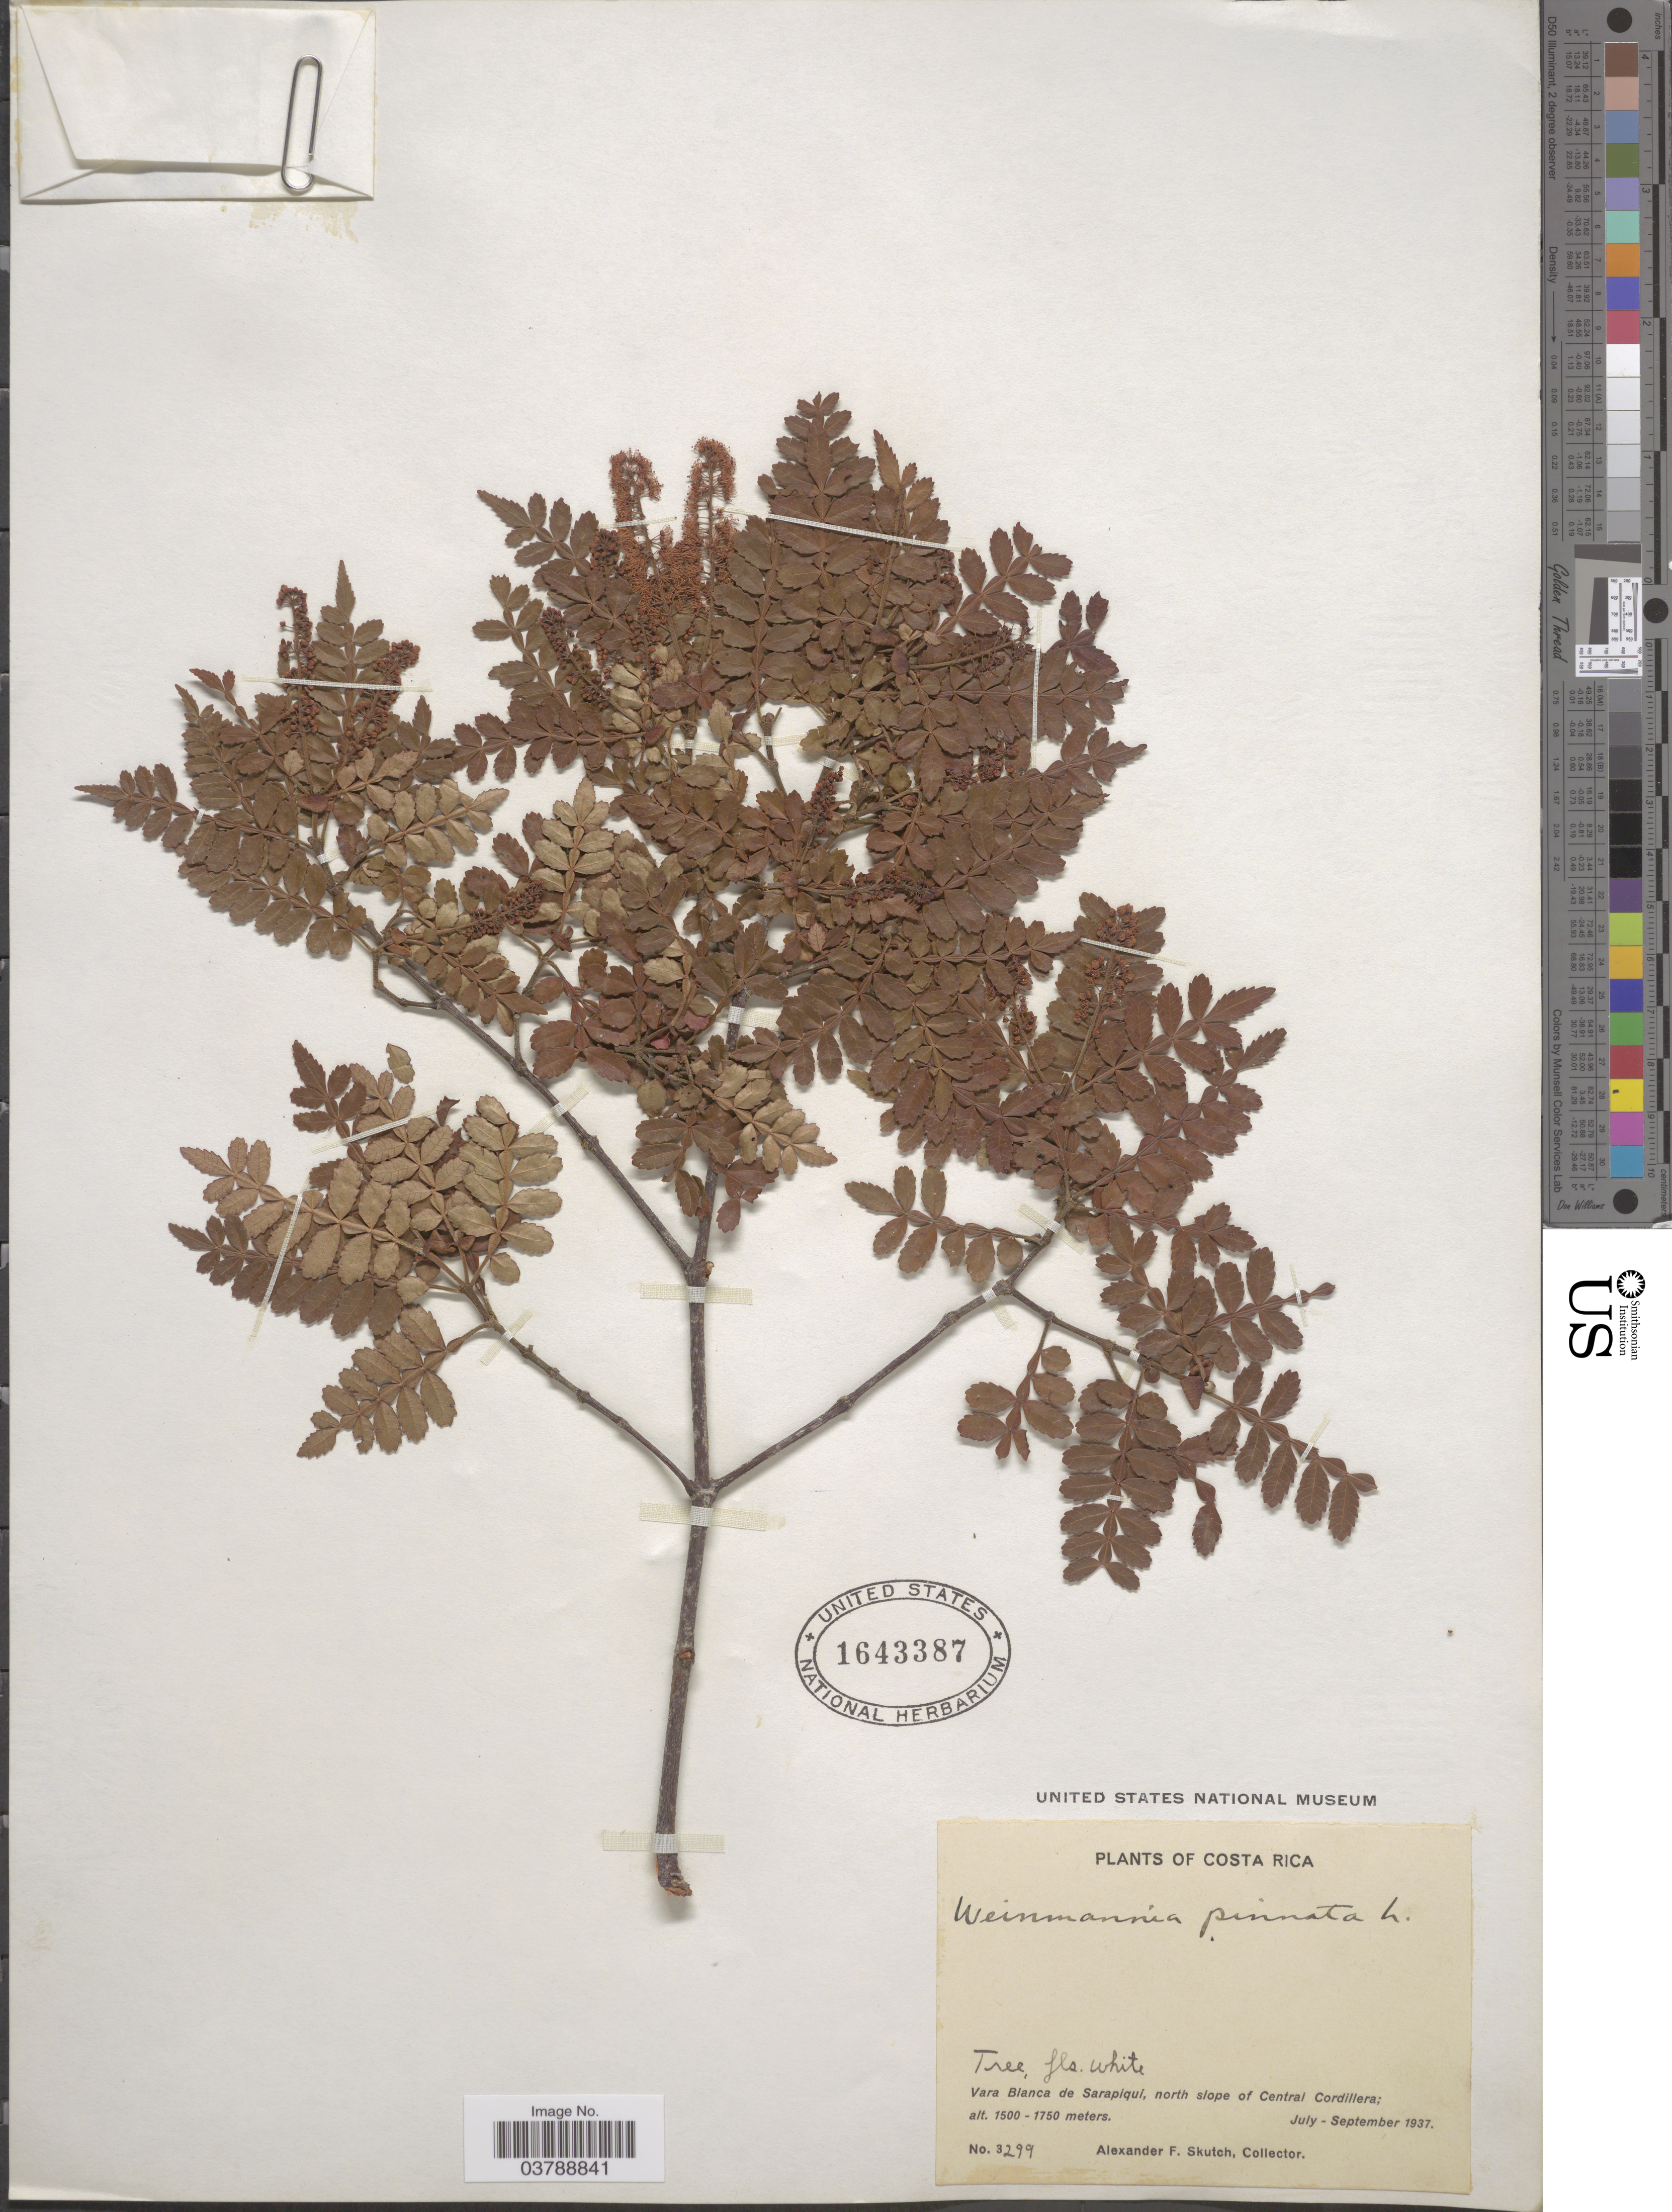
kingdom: Plantae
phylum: Tracheophyta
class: Magnoliopsida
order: Oxalidales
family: Cunoniaceae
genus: Weinmannia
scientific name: Weinmannia pinnata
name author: L.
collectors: A. F. Skutch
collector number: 3299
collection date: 1937-07/1937-09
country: Costa Rica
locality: Vara Blanca de Sarapiquí, north slope of Central Cordillera.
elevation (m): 1500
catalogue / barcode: US 1643387